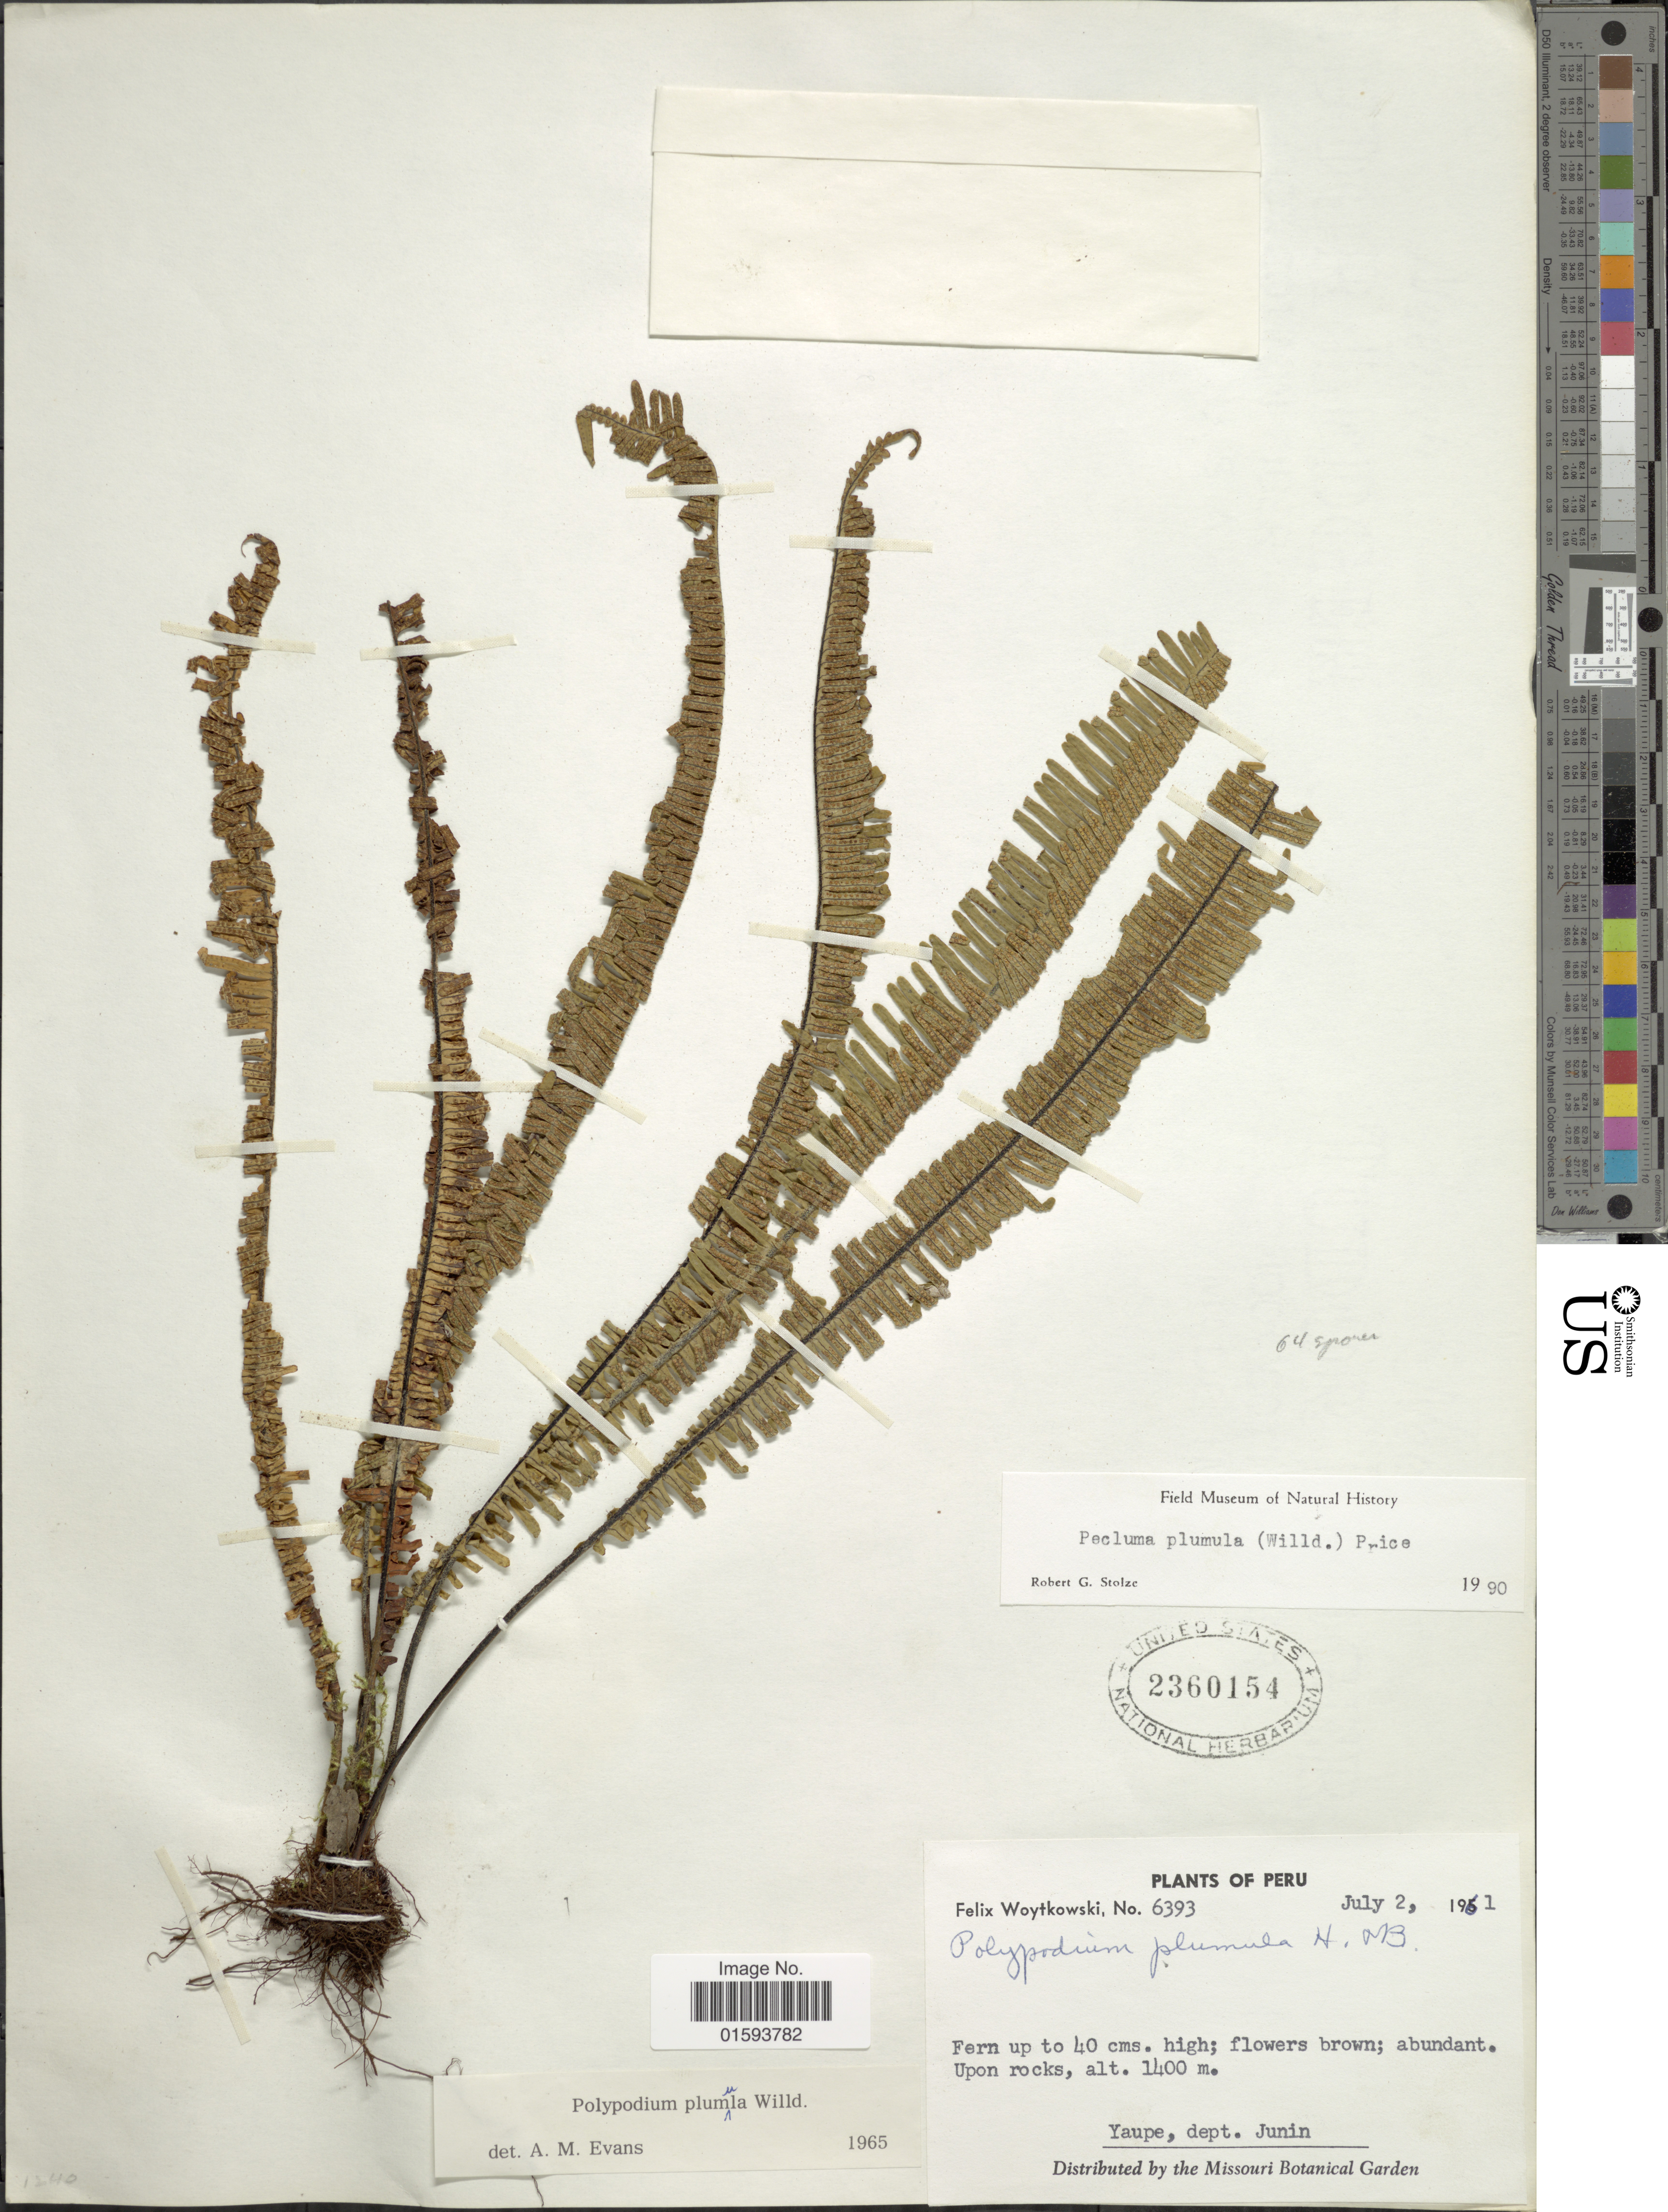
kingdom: Plantae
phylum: Tracheophyta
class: Polypodiopsida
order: Polypodiales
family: Polypodiaceae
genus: Pecluma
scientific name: Pecluma plumula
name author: (Humb. & Bonpl. ex Willd.) M.G. Price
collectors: F. Woytkowski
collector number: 6393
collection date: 1961-07-02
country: Peru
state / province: Junín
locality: Yaupe, dept. Junin.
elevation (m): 1400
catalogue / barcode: US 2360154